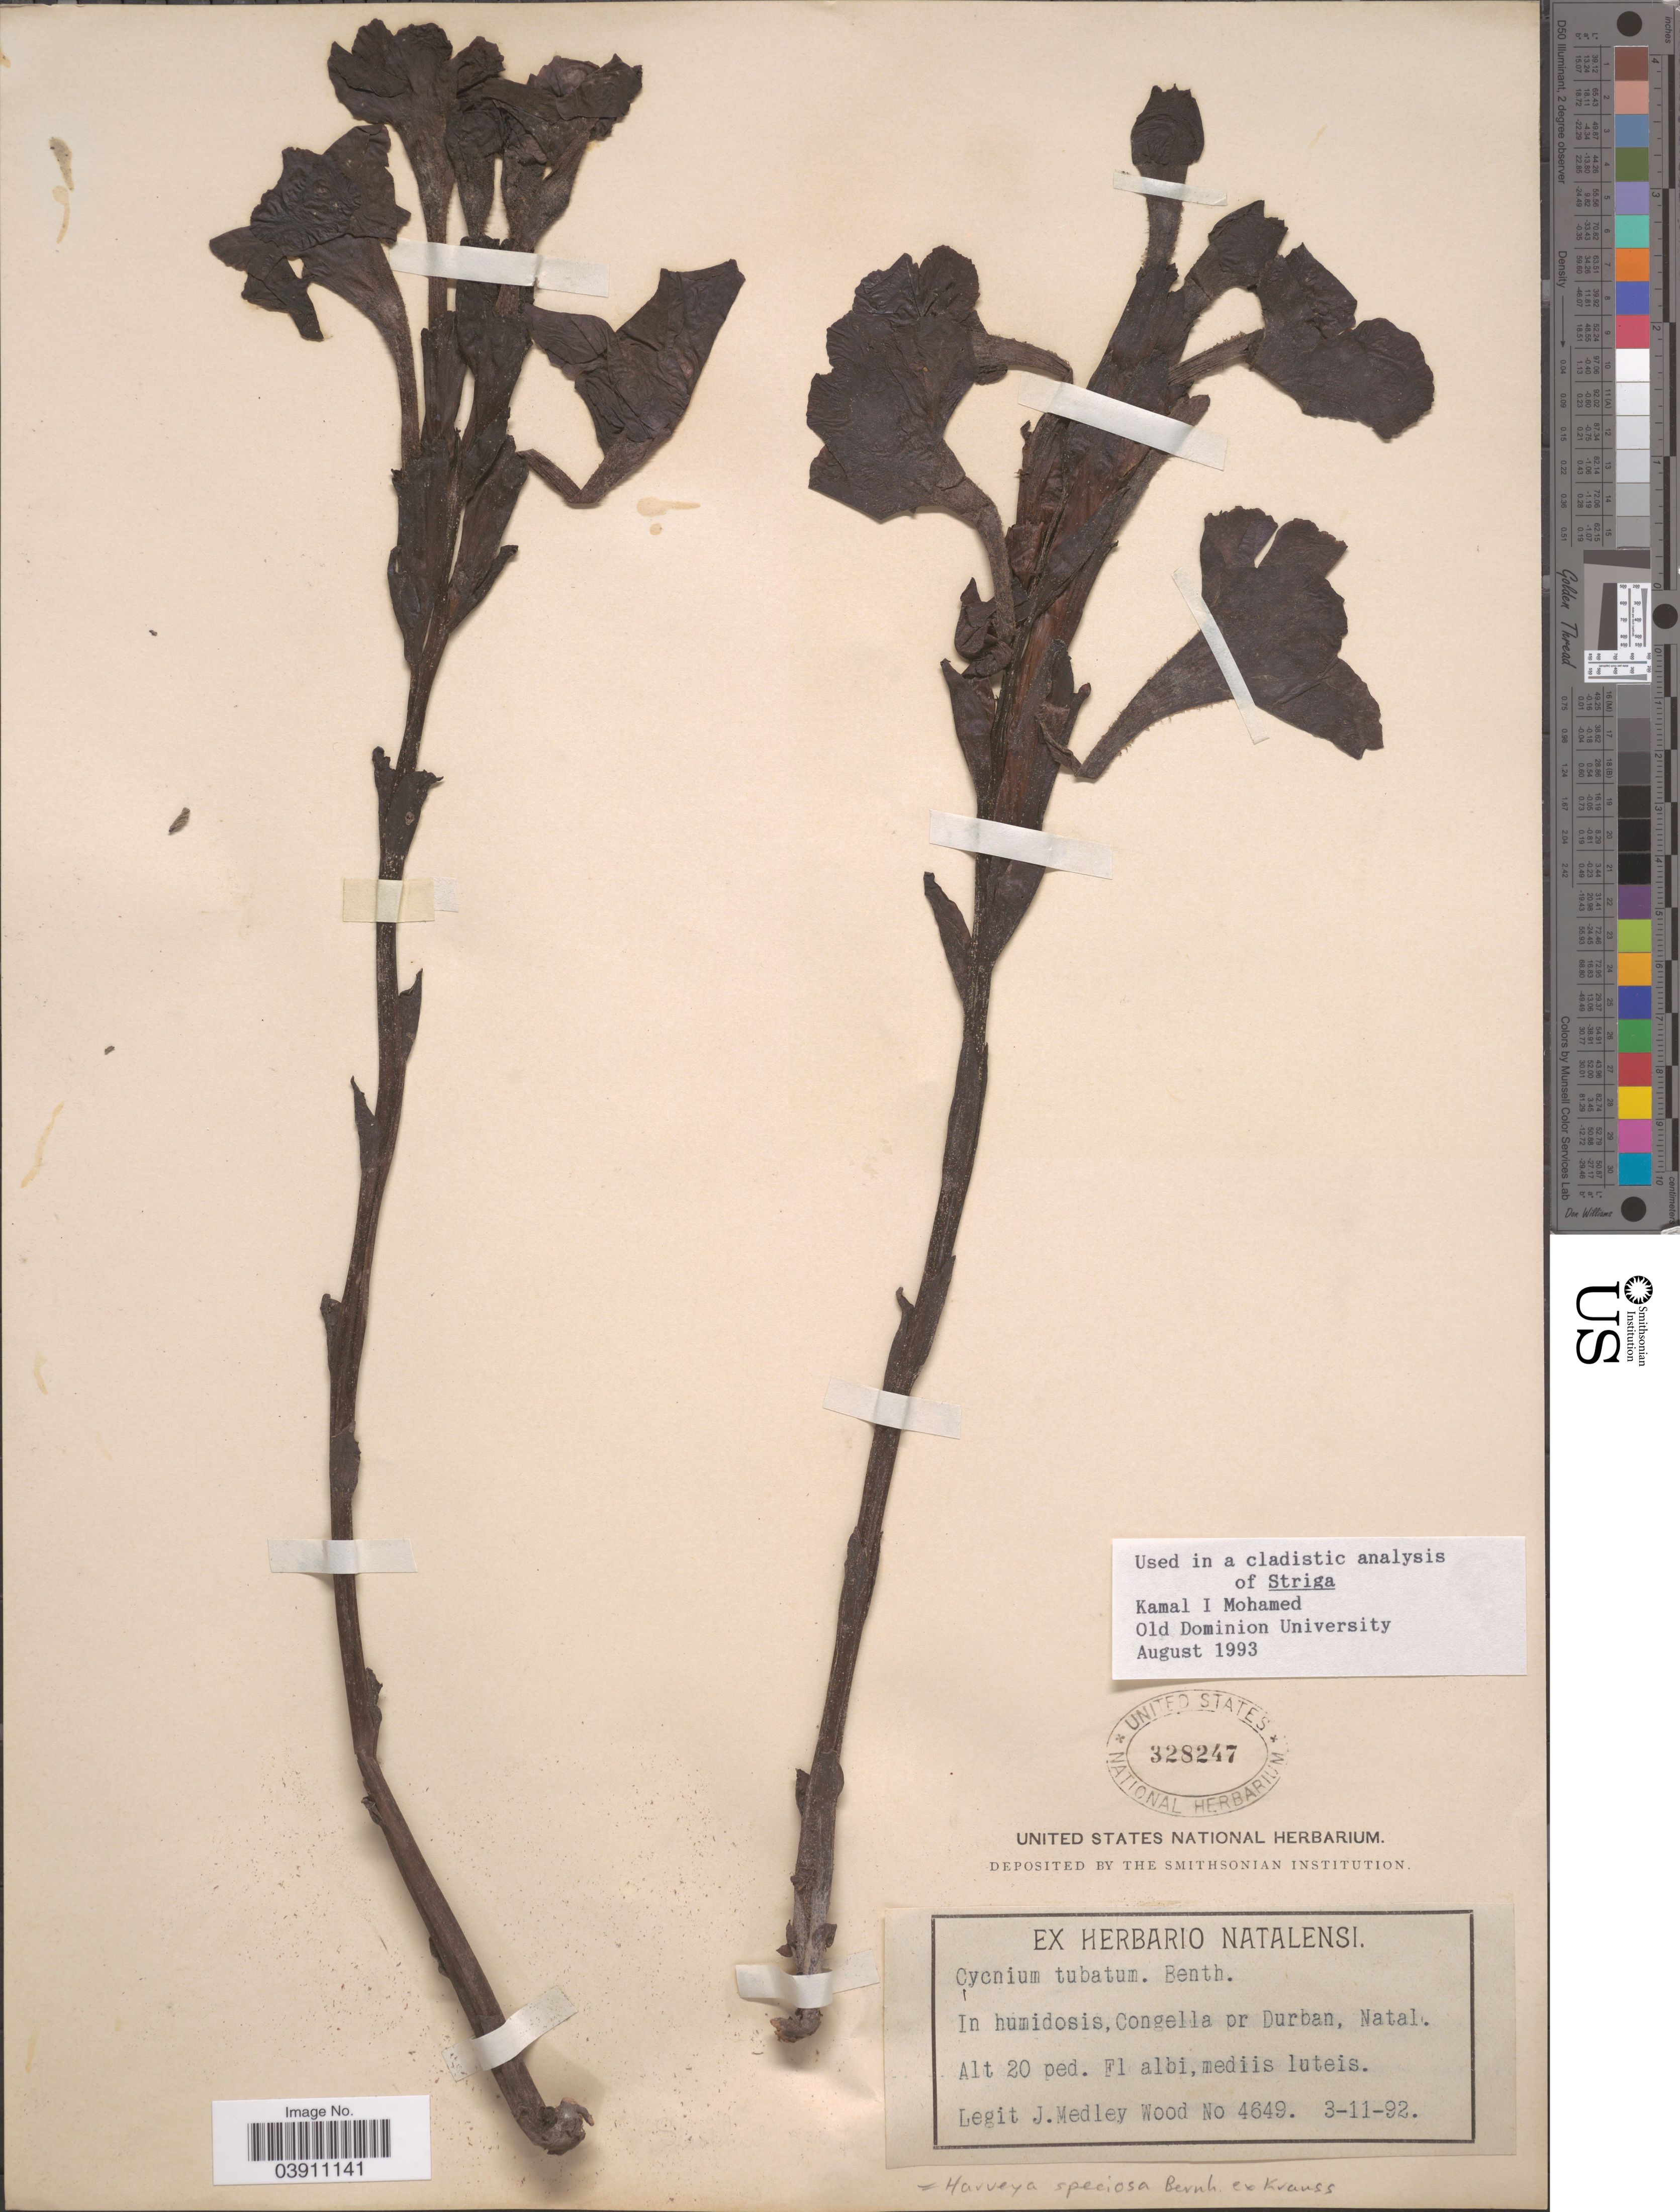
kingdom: Plantae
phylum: Tracheophyta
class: Magnoliopsida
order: Lamiales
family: Orobanchaceae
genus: Harveya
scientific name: Harveya speciosa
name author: Bernh.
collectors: J. Medley Wood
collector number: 4649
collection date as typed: Transcribed d/m/y: 3/11/92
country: South Africa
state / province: KwaZulu-Natal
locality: Congella pr Durban, Natal.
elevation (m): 6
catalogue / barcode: US 328247